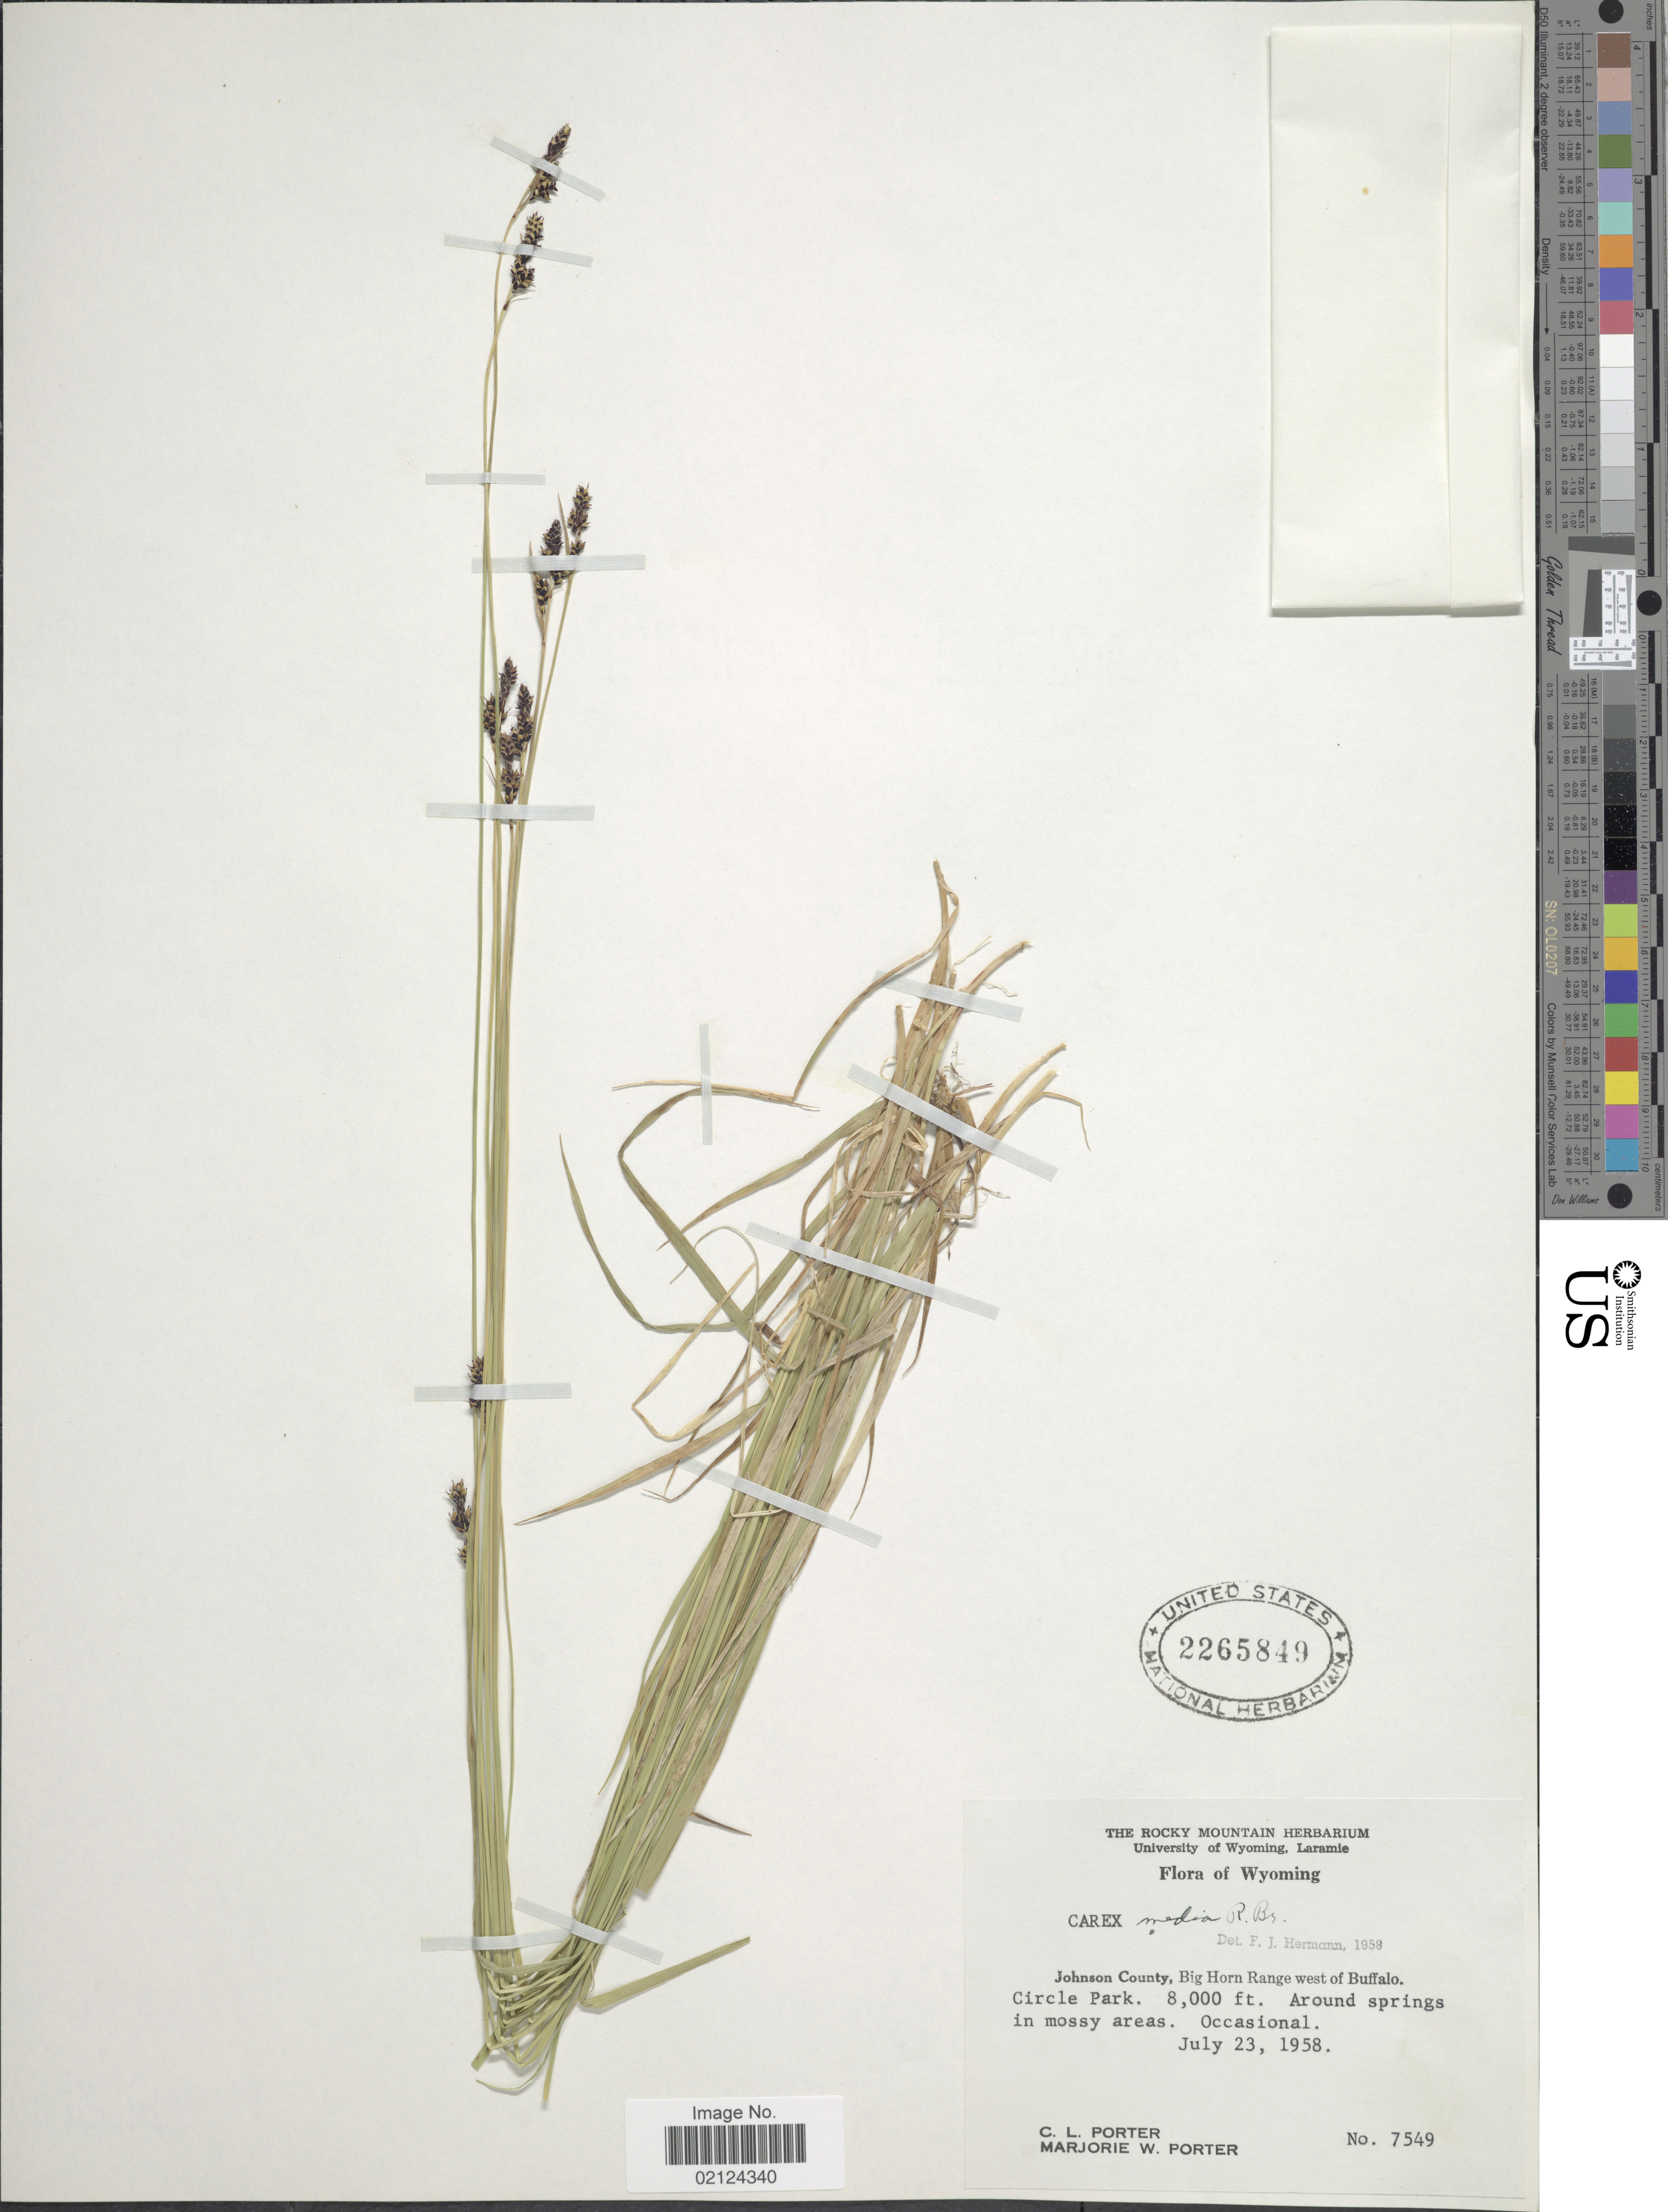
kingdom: Plantae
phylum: Tracheophyta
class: Liliopsida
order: Poales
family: Cyperaceae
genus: Carex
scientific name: Carex media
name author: R. Br.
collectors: C. L. Porter & M. Porter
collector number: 7549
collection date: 1958-07-23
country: United States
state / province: Wyoming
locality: Johnson County, Big Horn Range west of Buffalo. Circle Park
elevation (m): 2438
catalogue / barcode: US 2265849